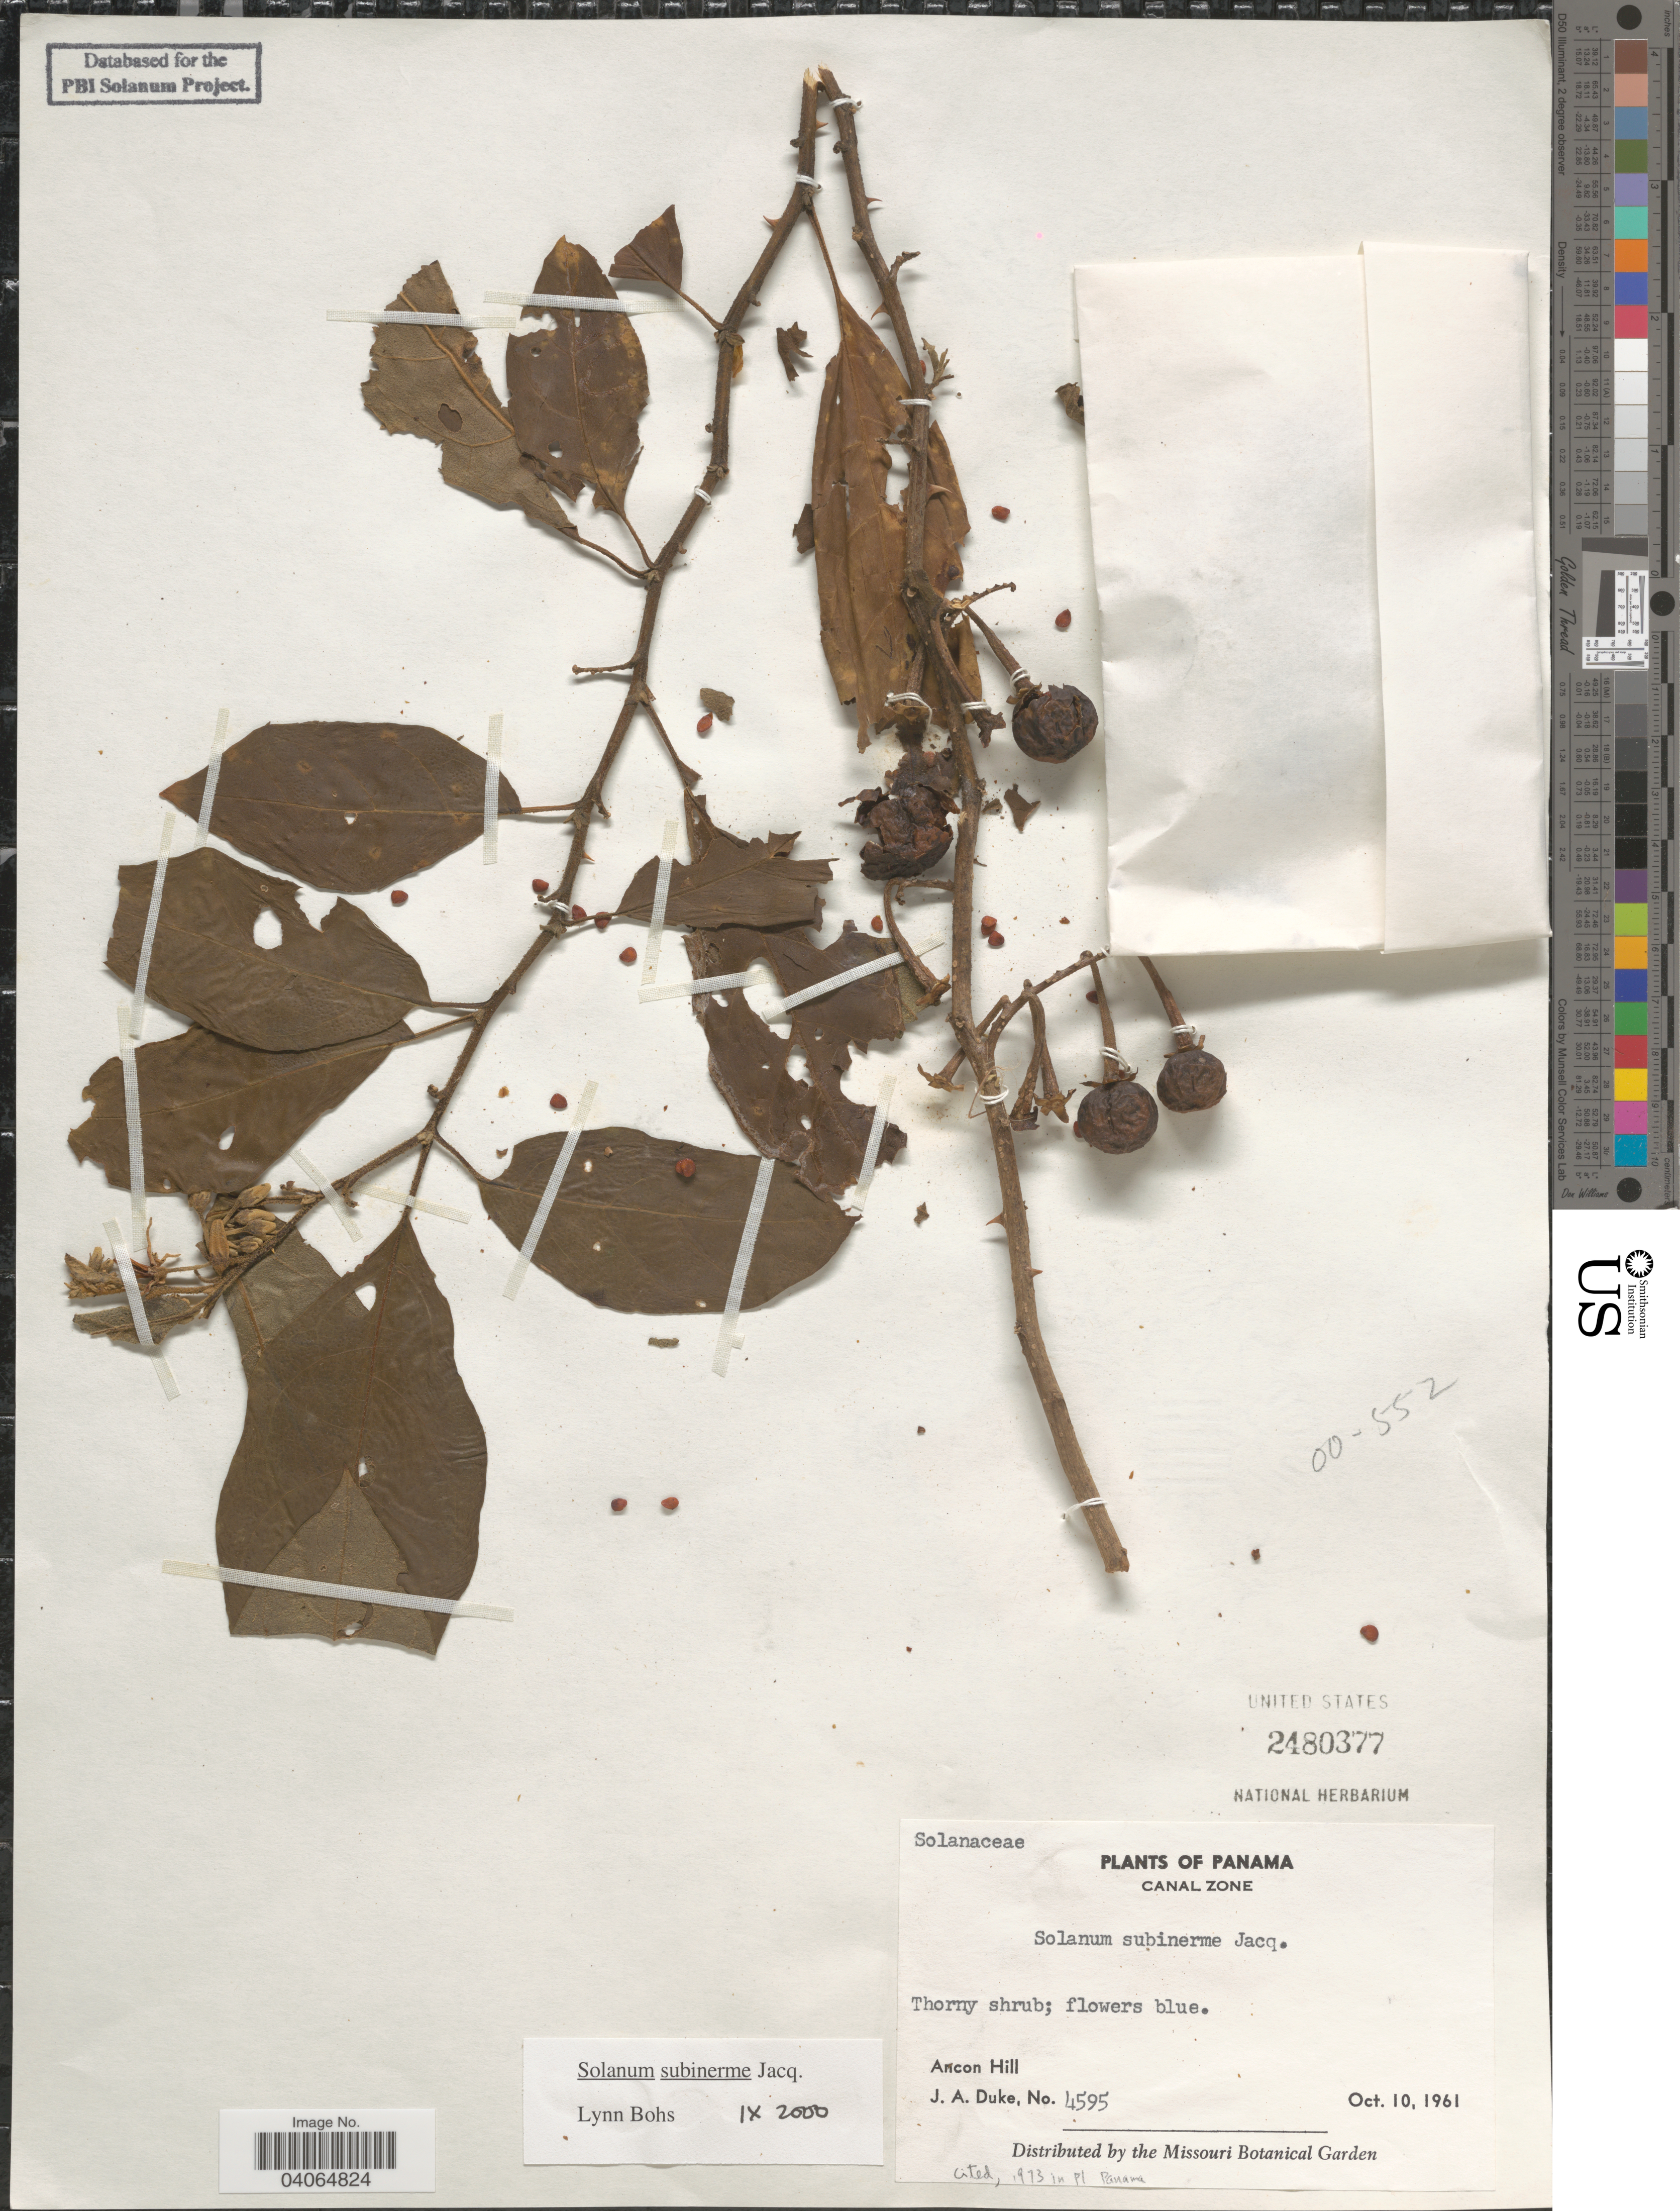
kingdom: Plantae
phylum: Tracheophyta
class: Magnoliopsida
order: Solanales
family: Solanaceae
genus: Solanum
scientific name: Solanum subinerme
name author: Jacq.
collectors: J. A. Duke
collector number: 4595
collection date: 1961-10-10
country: Panama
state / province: Colón / Panamá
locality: Canal Zone. Ancon Hill.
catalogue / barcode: US 2480377